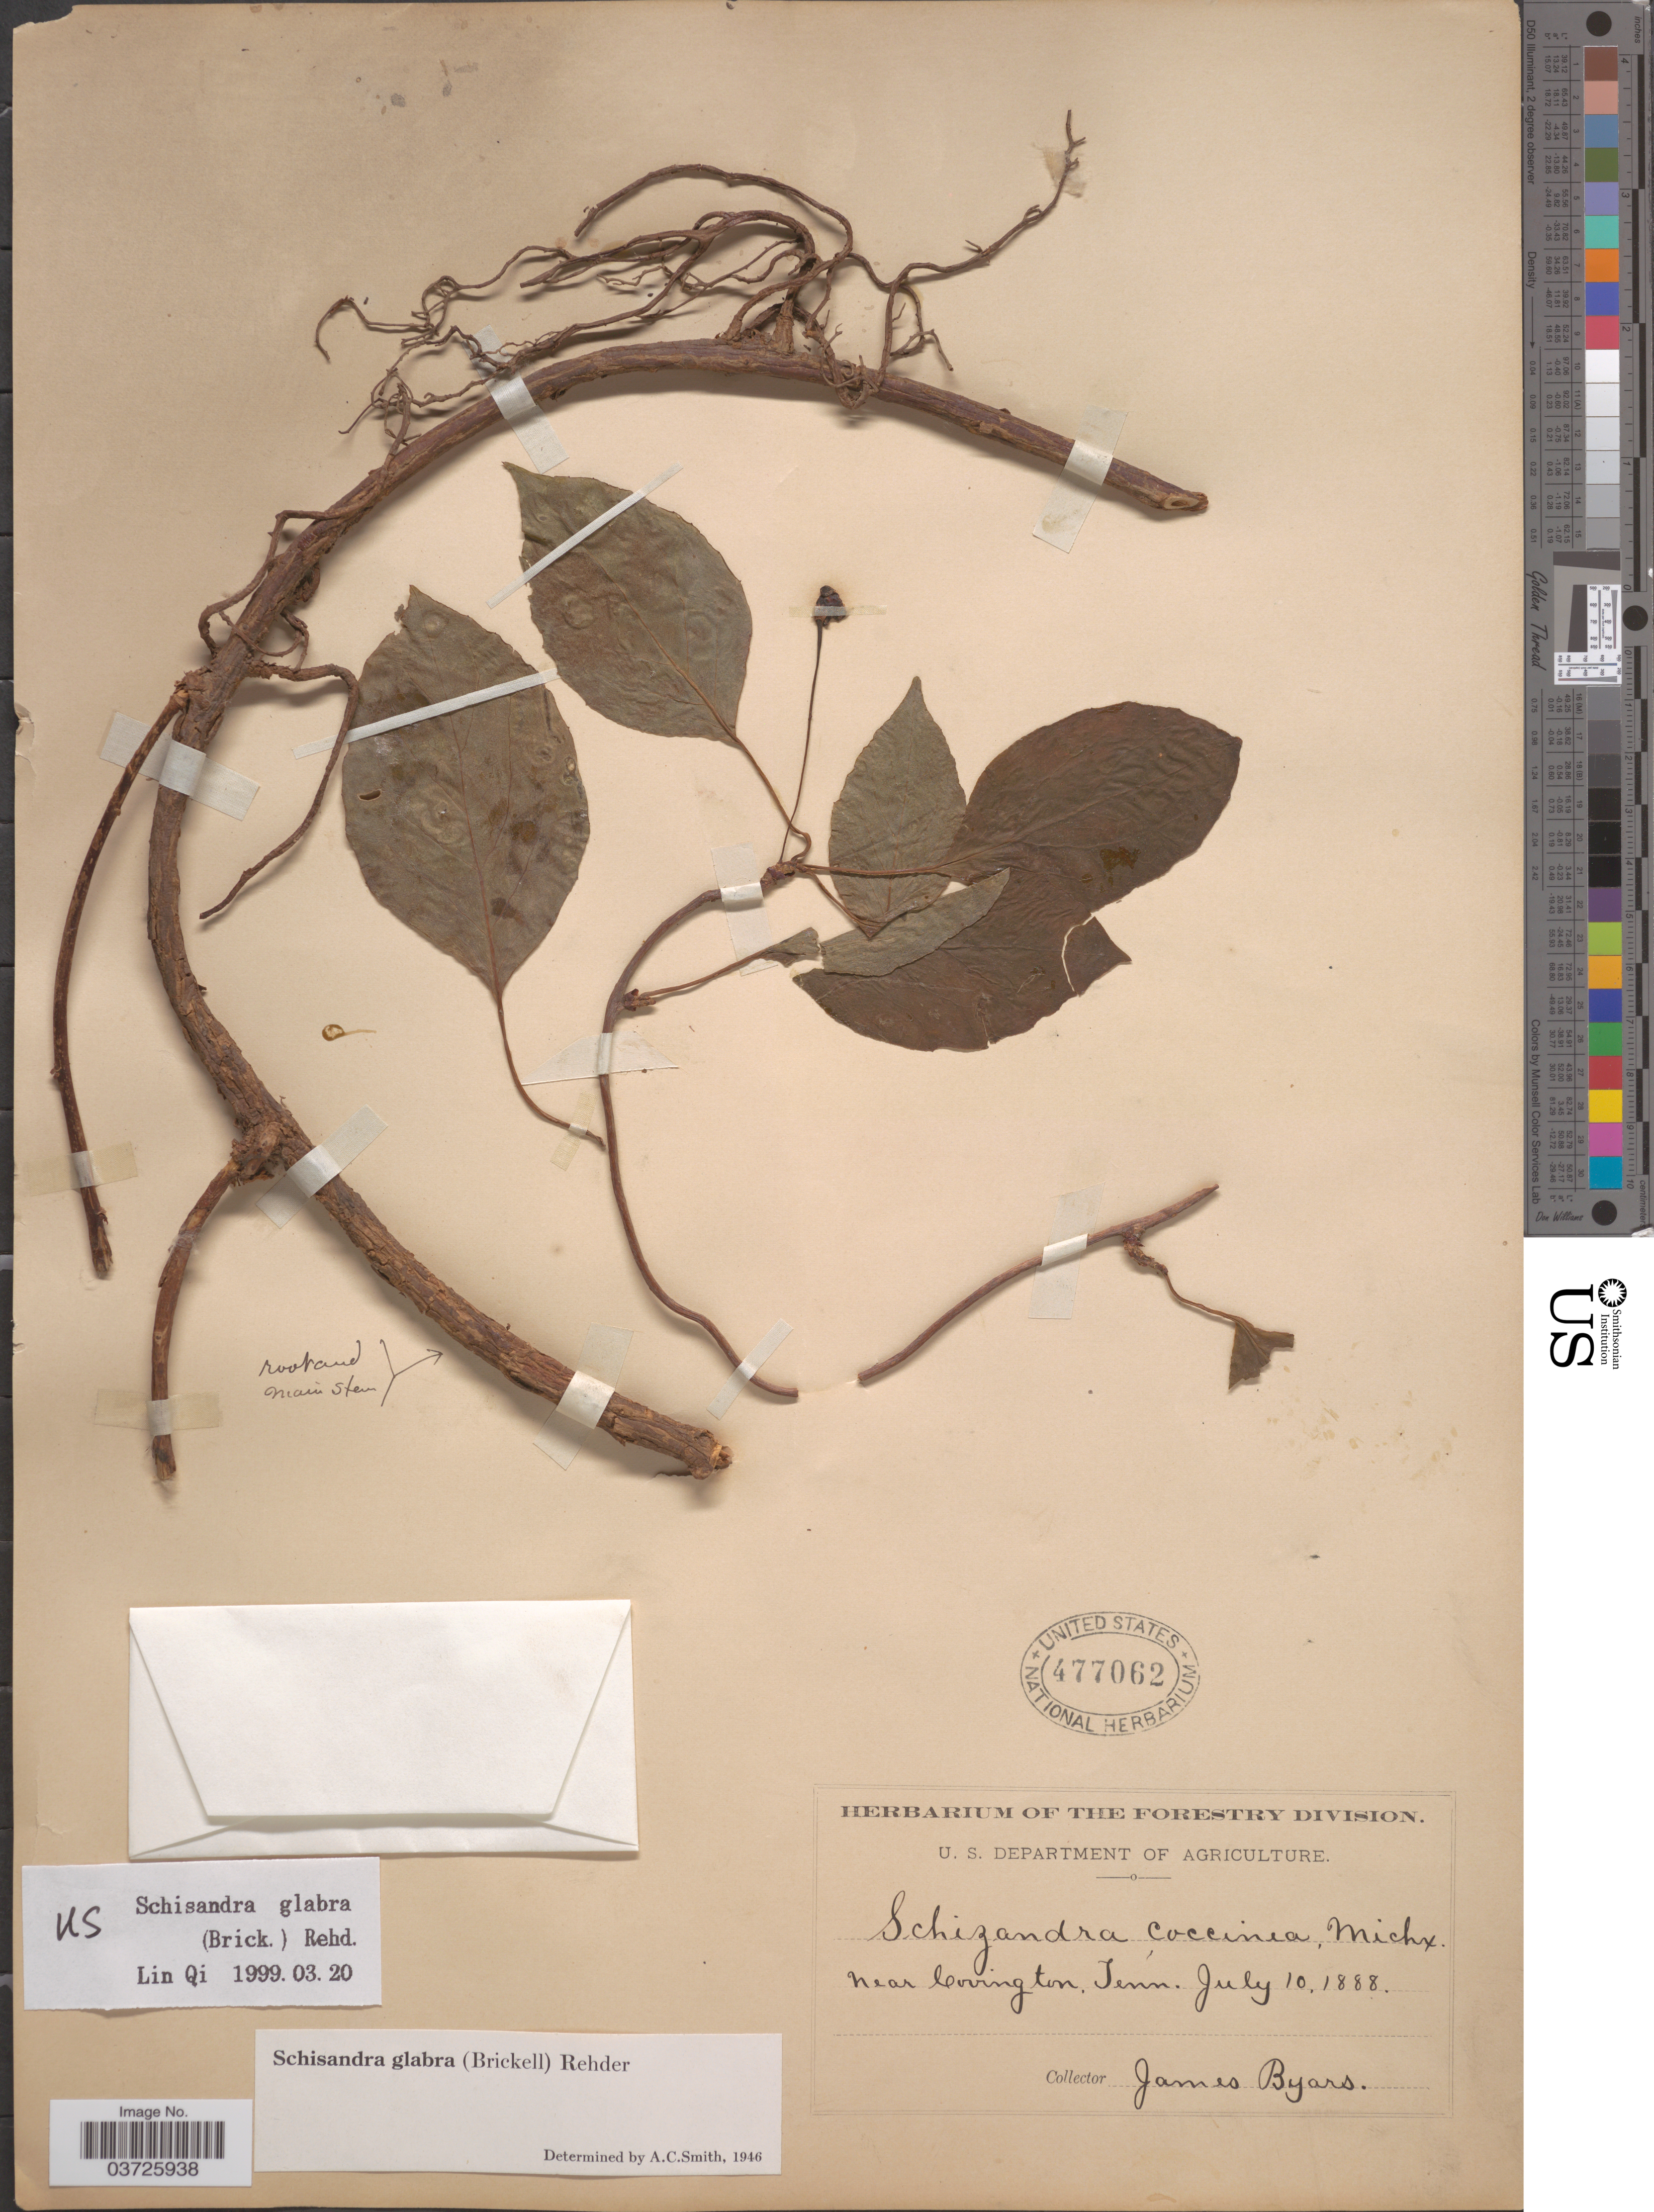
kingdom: Plantae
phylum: Tracheophyta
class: Magnoliopsida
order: Austrobaileyales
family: Schisandraceae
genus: Schisandra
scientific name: Schisandra glabra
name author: (Brickell) Rehder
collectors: J. Byars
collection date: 1888-07-10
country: United States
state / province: Tennessee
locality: Near Covington.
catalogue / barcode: US 477062